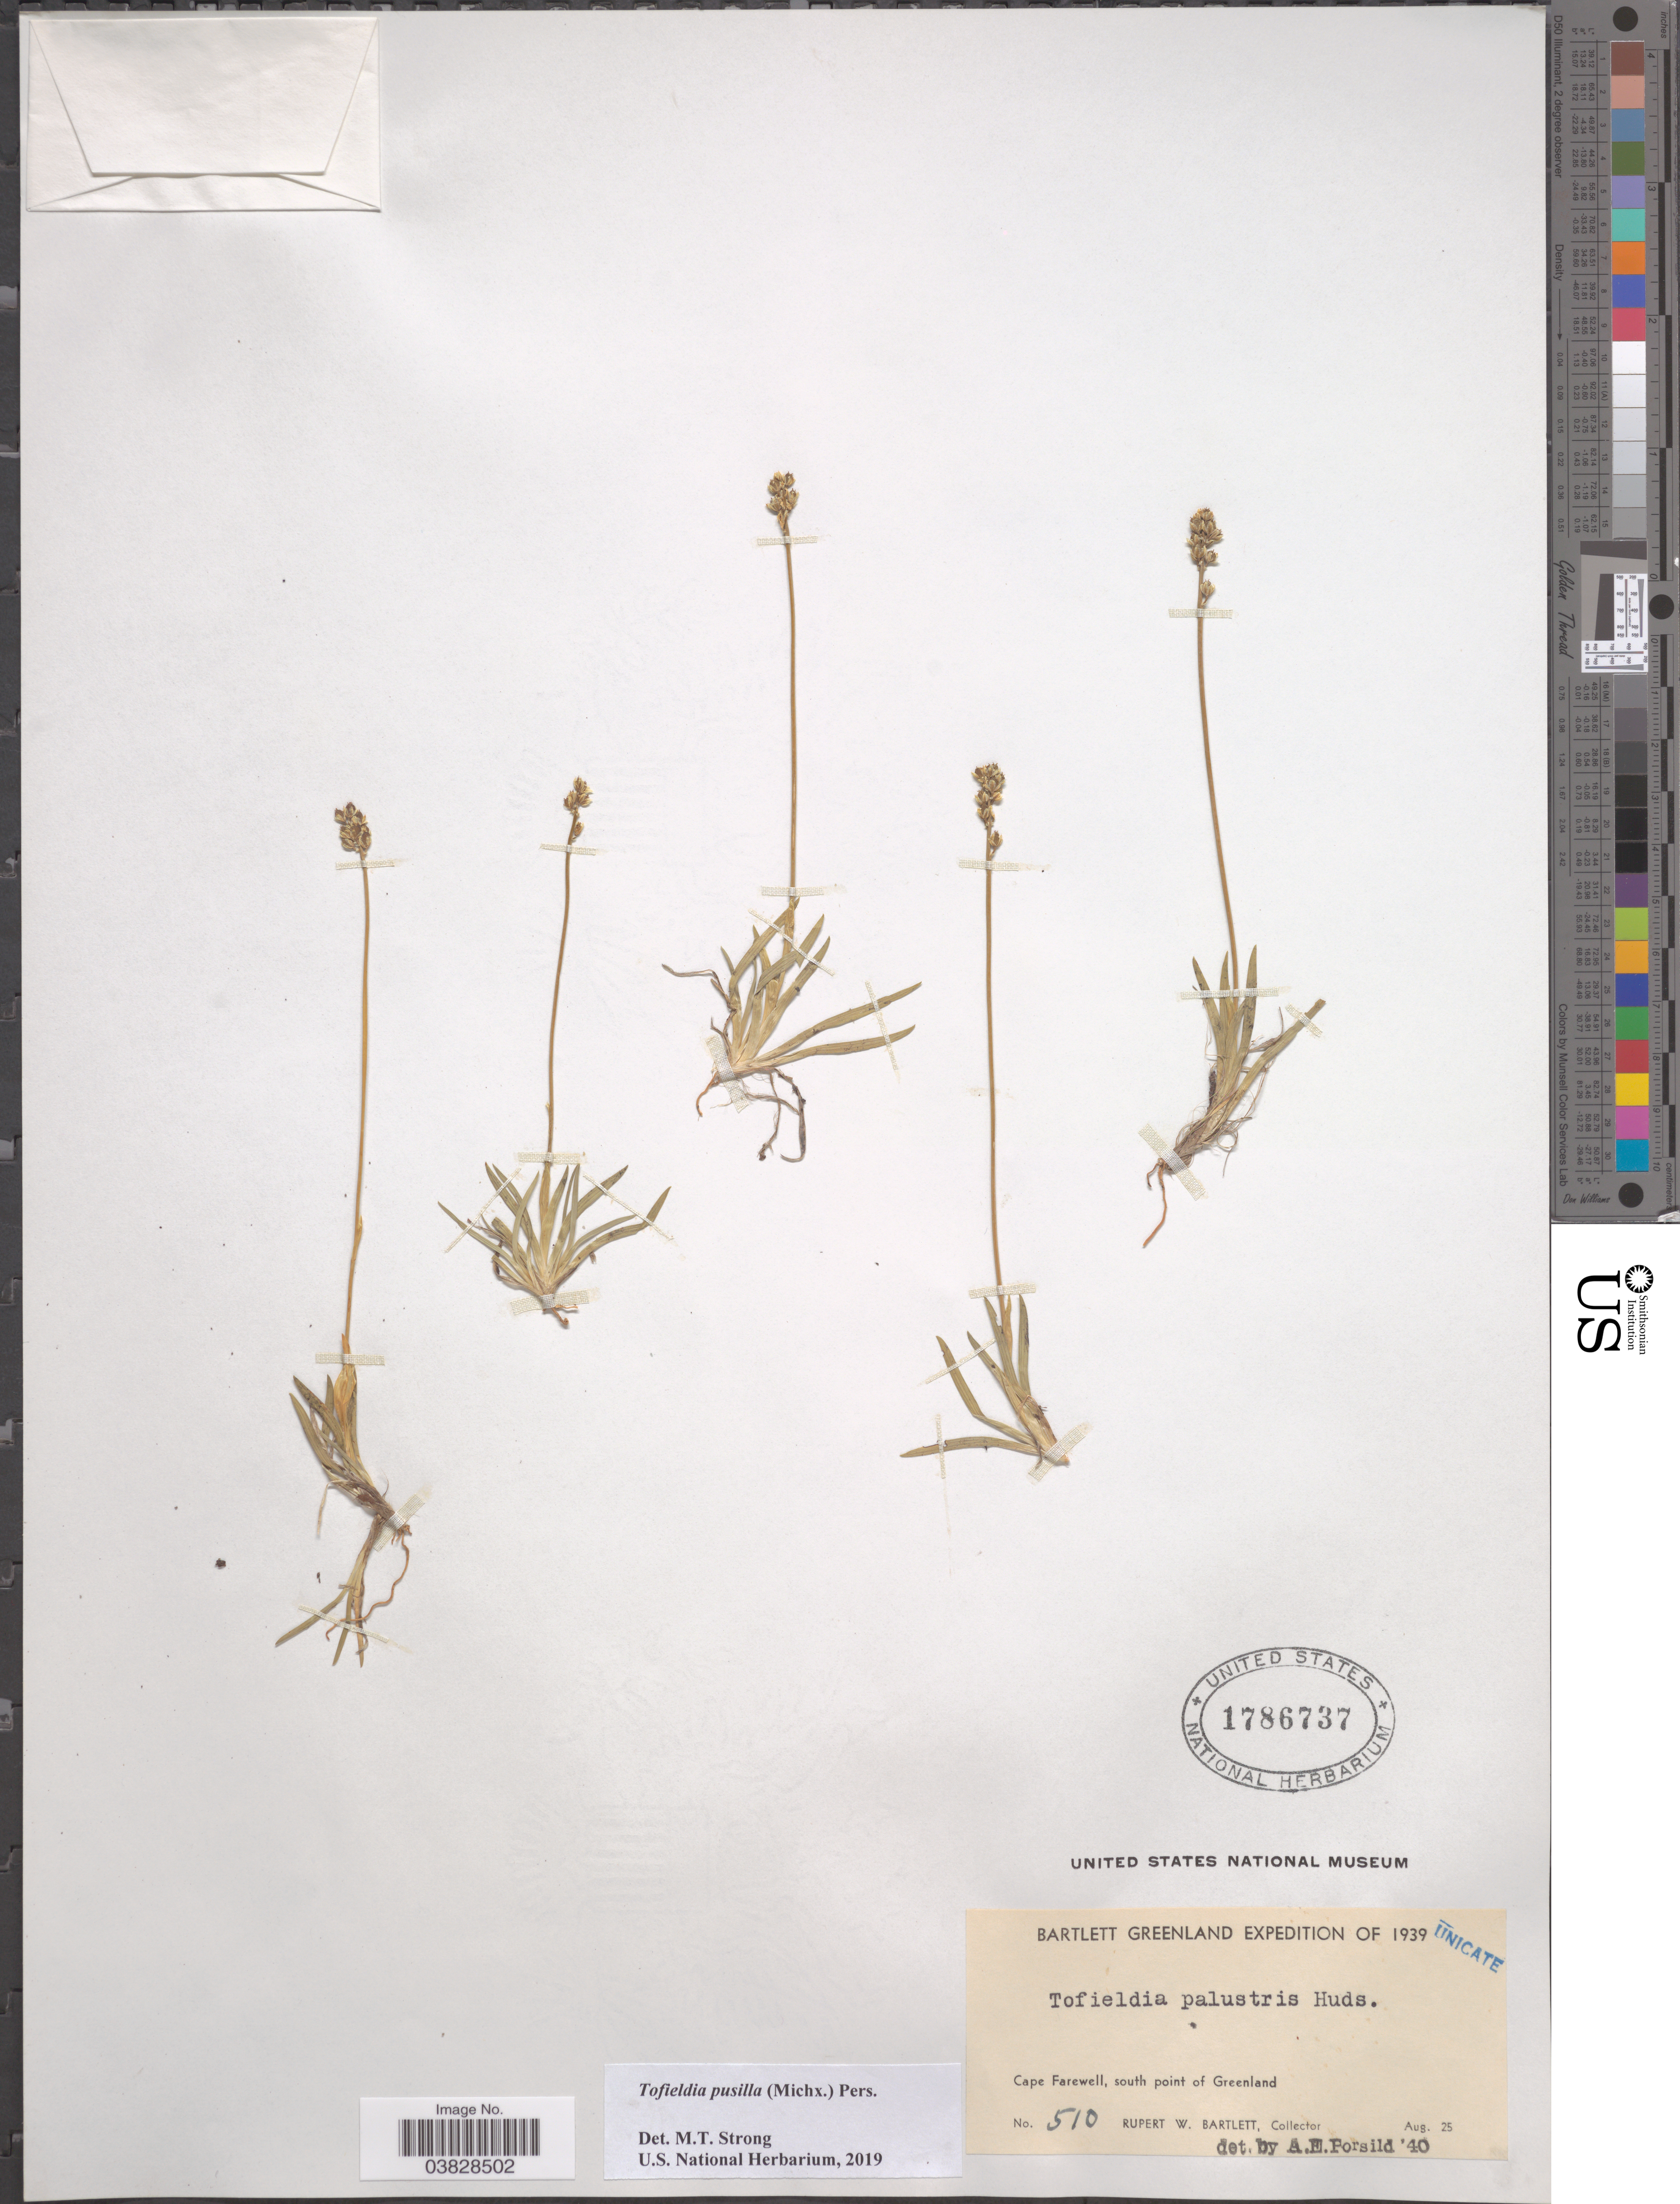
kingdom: Plantae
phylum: Tracheophyta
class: Liliopsida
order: Alismatales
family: Tofieldiaceae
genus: Tofieldia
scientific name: Tofieldia pusilla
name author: (Michx.) Pers.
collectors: R. W. Bartlett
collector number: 510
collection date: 1939-08-25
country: Greenland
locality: Cape Farewell, south point of Greenland.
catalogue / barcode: US 1786737